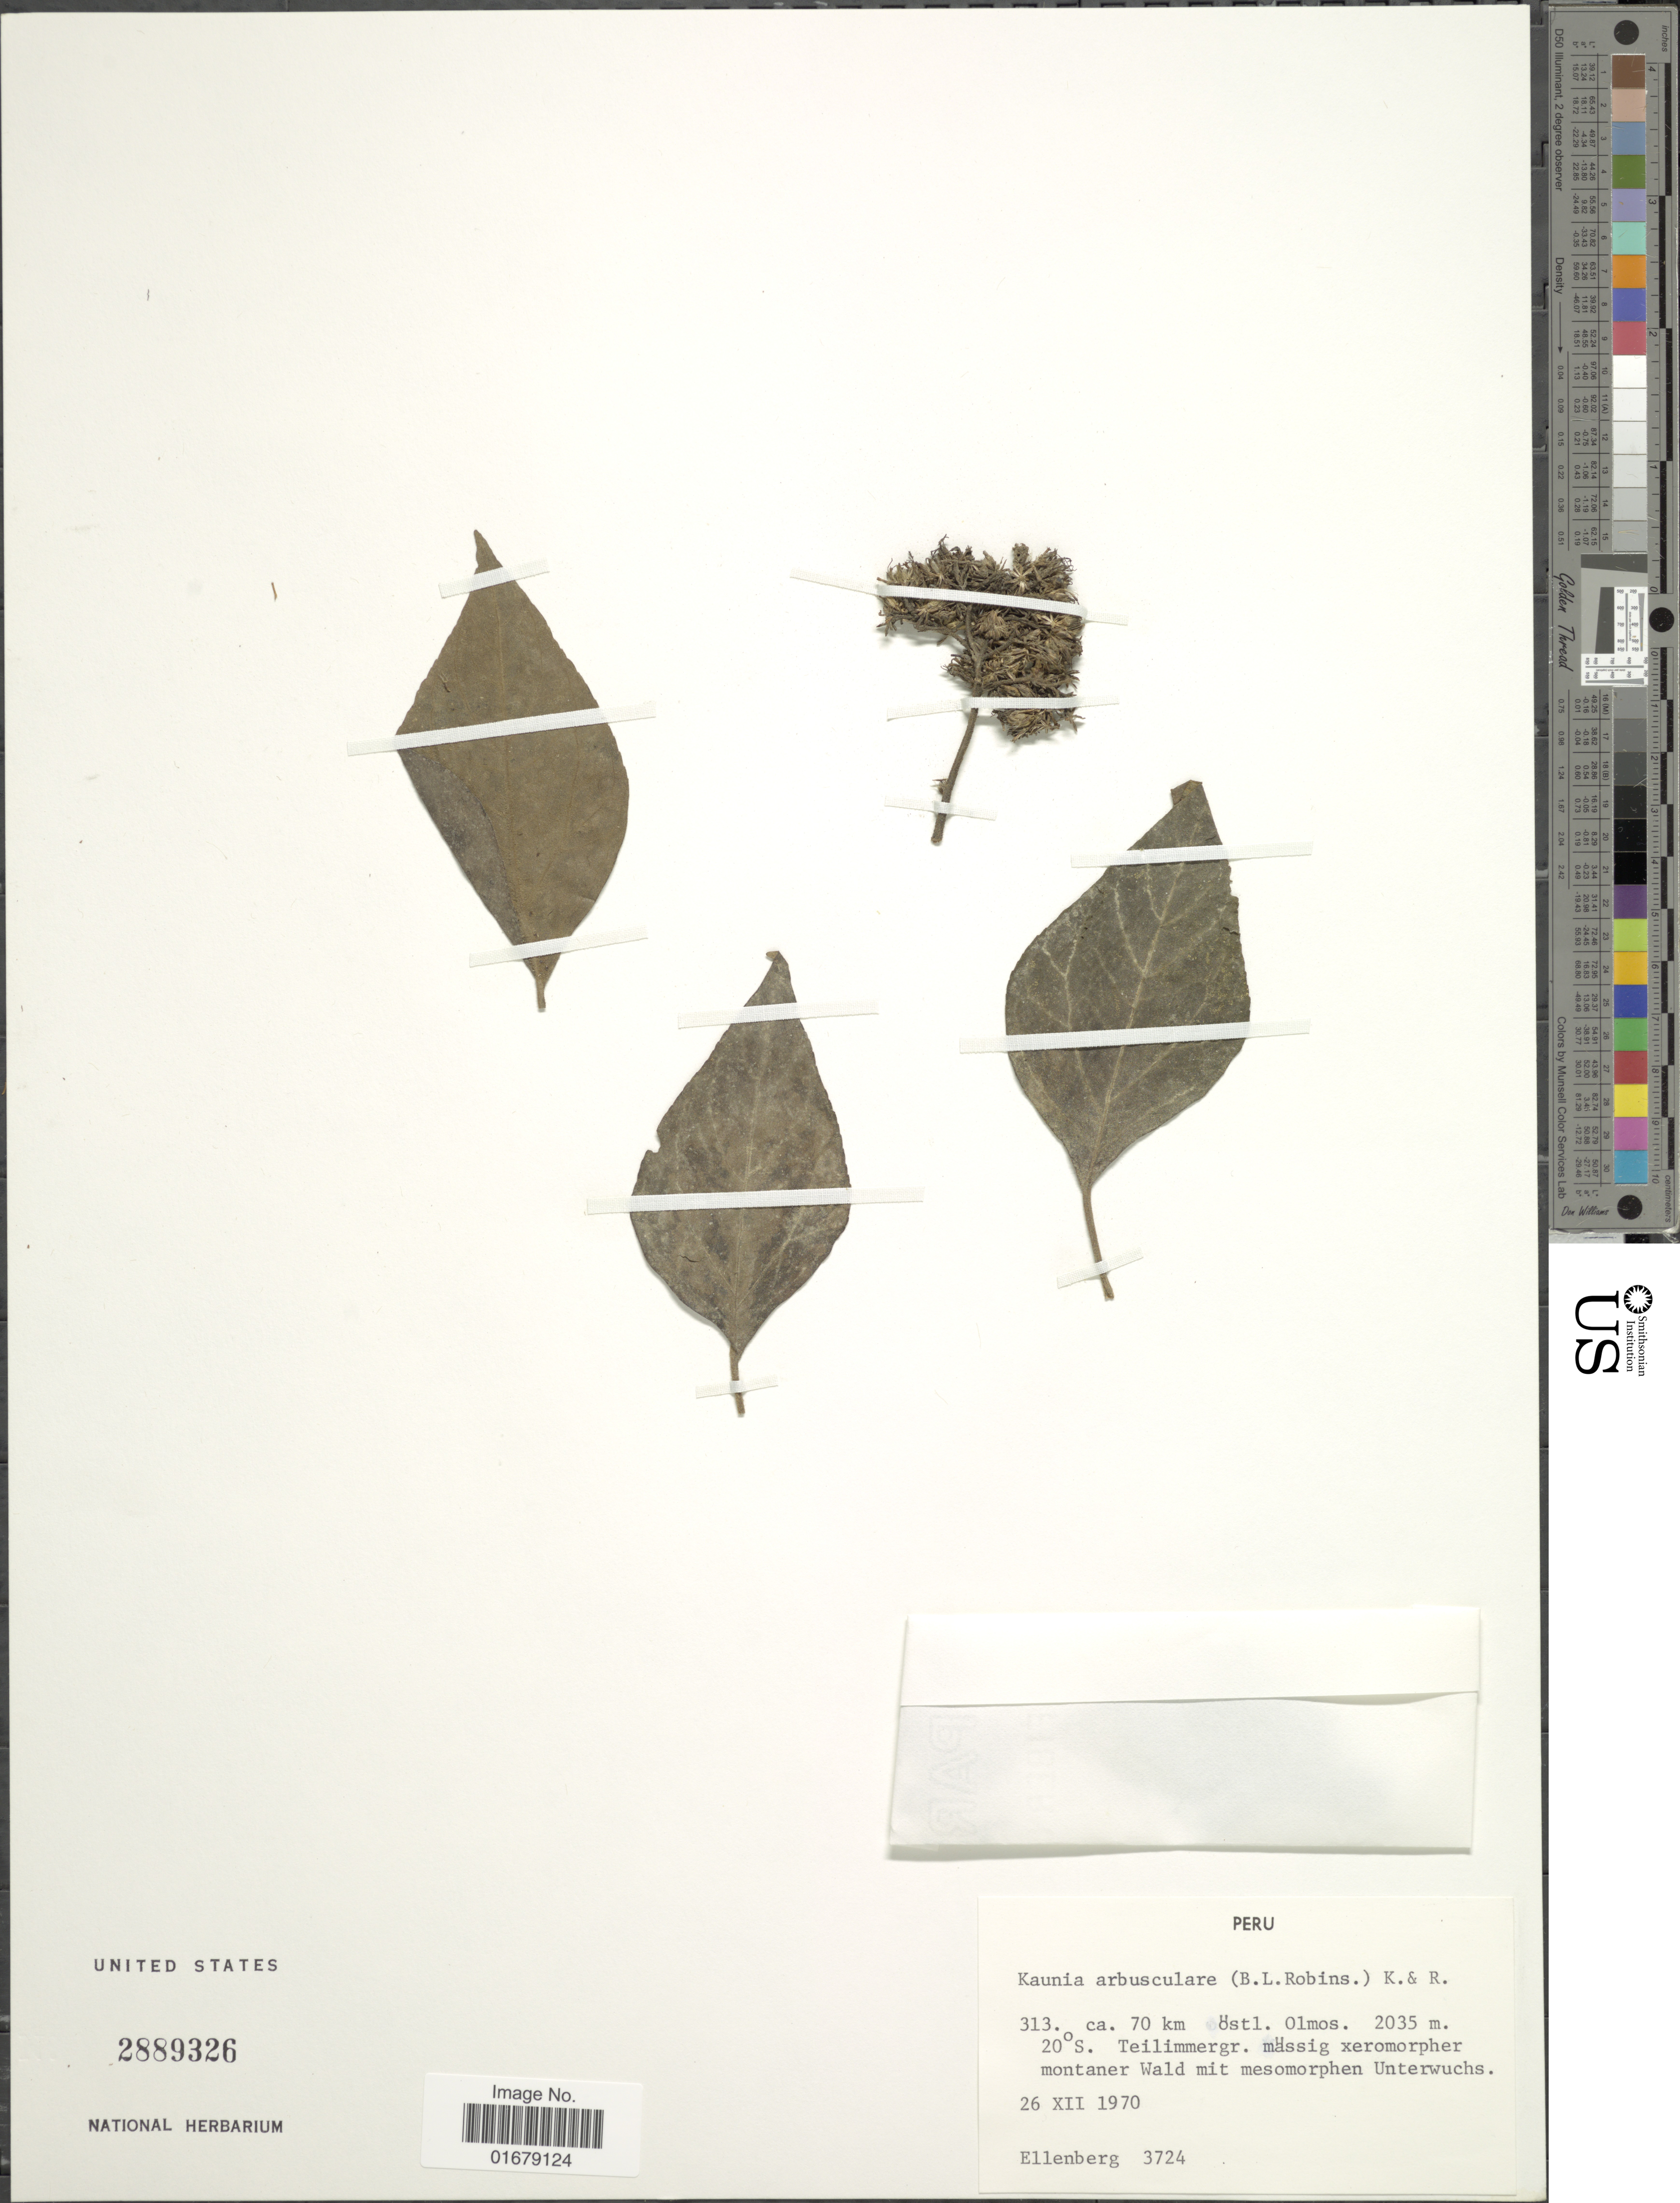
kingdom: Plantae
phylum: Tracheophyta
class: Magnoliopsida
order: Asterales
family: Asteraceae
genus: Kaunia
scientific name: Kaunia arbuscularis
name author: (B.L. Rob.) R.M. King & H. Rob.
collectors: H. Ellenberg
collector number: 3724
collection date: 1970-12-26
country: Peru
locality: Peru. Teilimmergr. massig xeromorpher montaner Wald mit mesomorphen Unterwuchs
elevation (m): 2035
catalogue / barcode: US 2889326